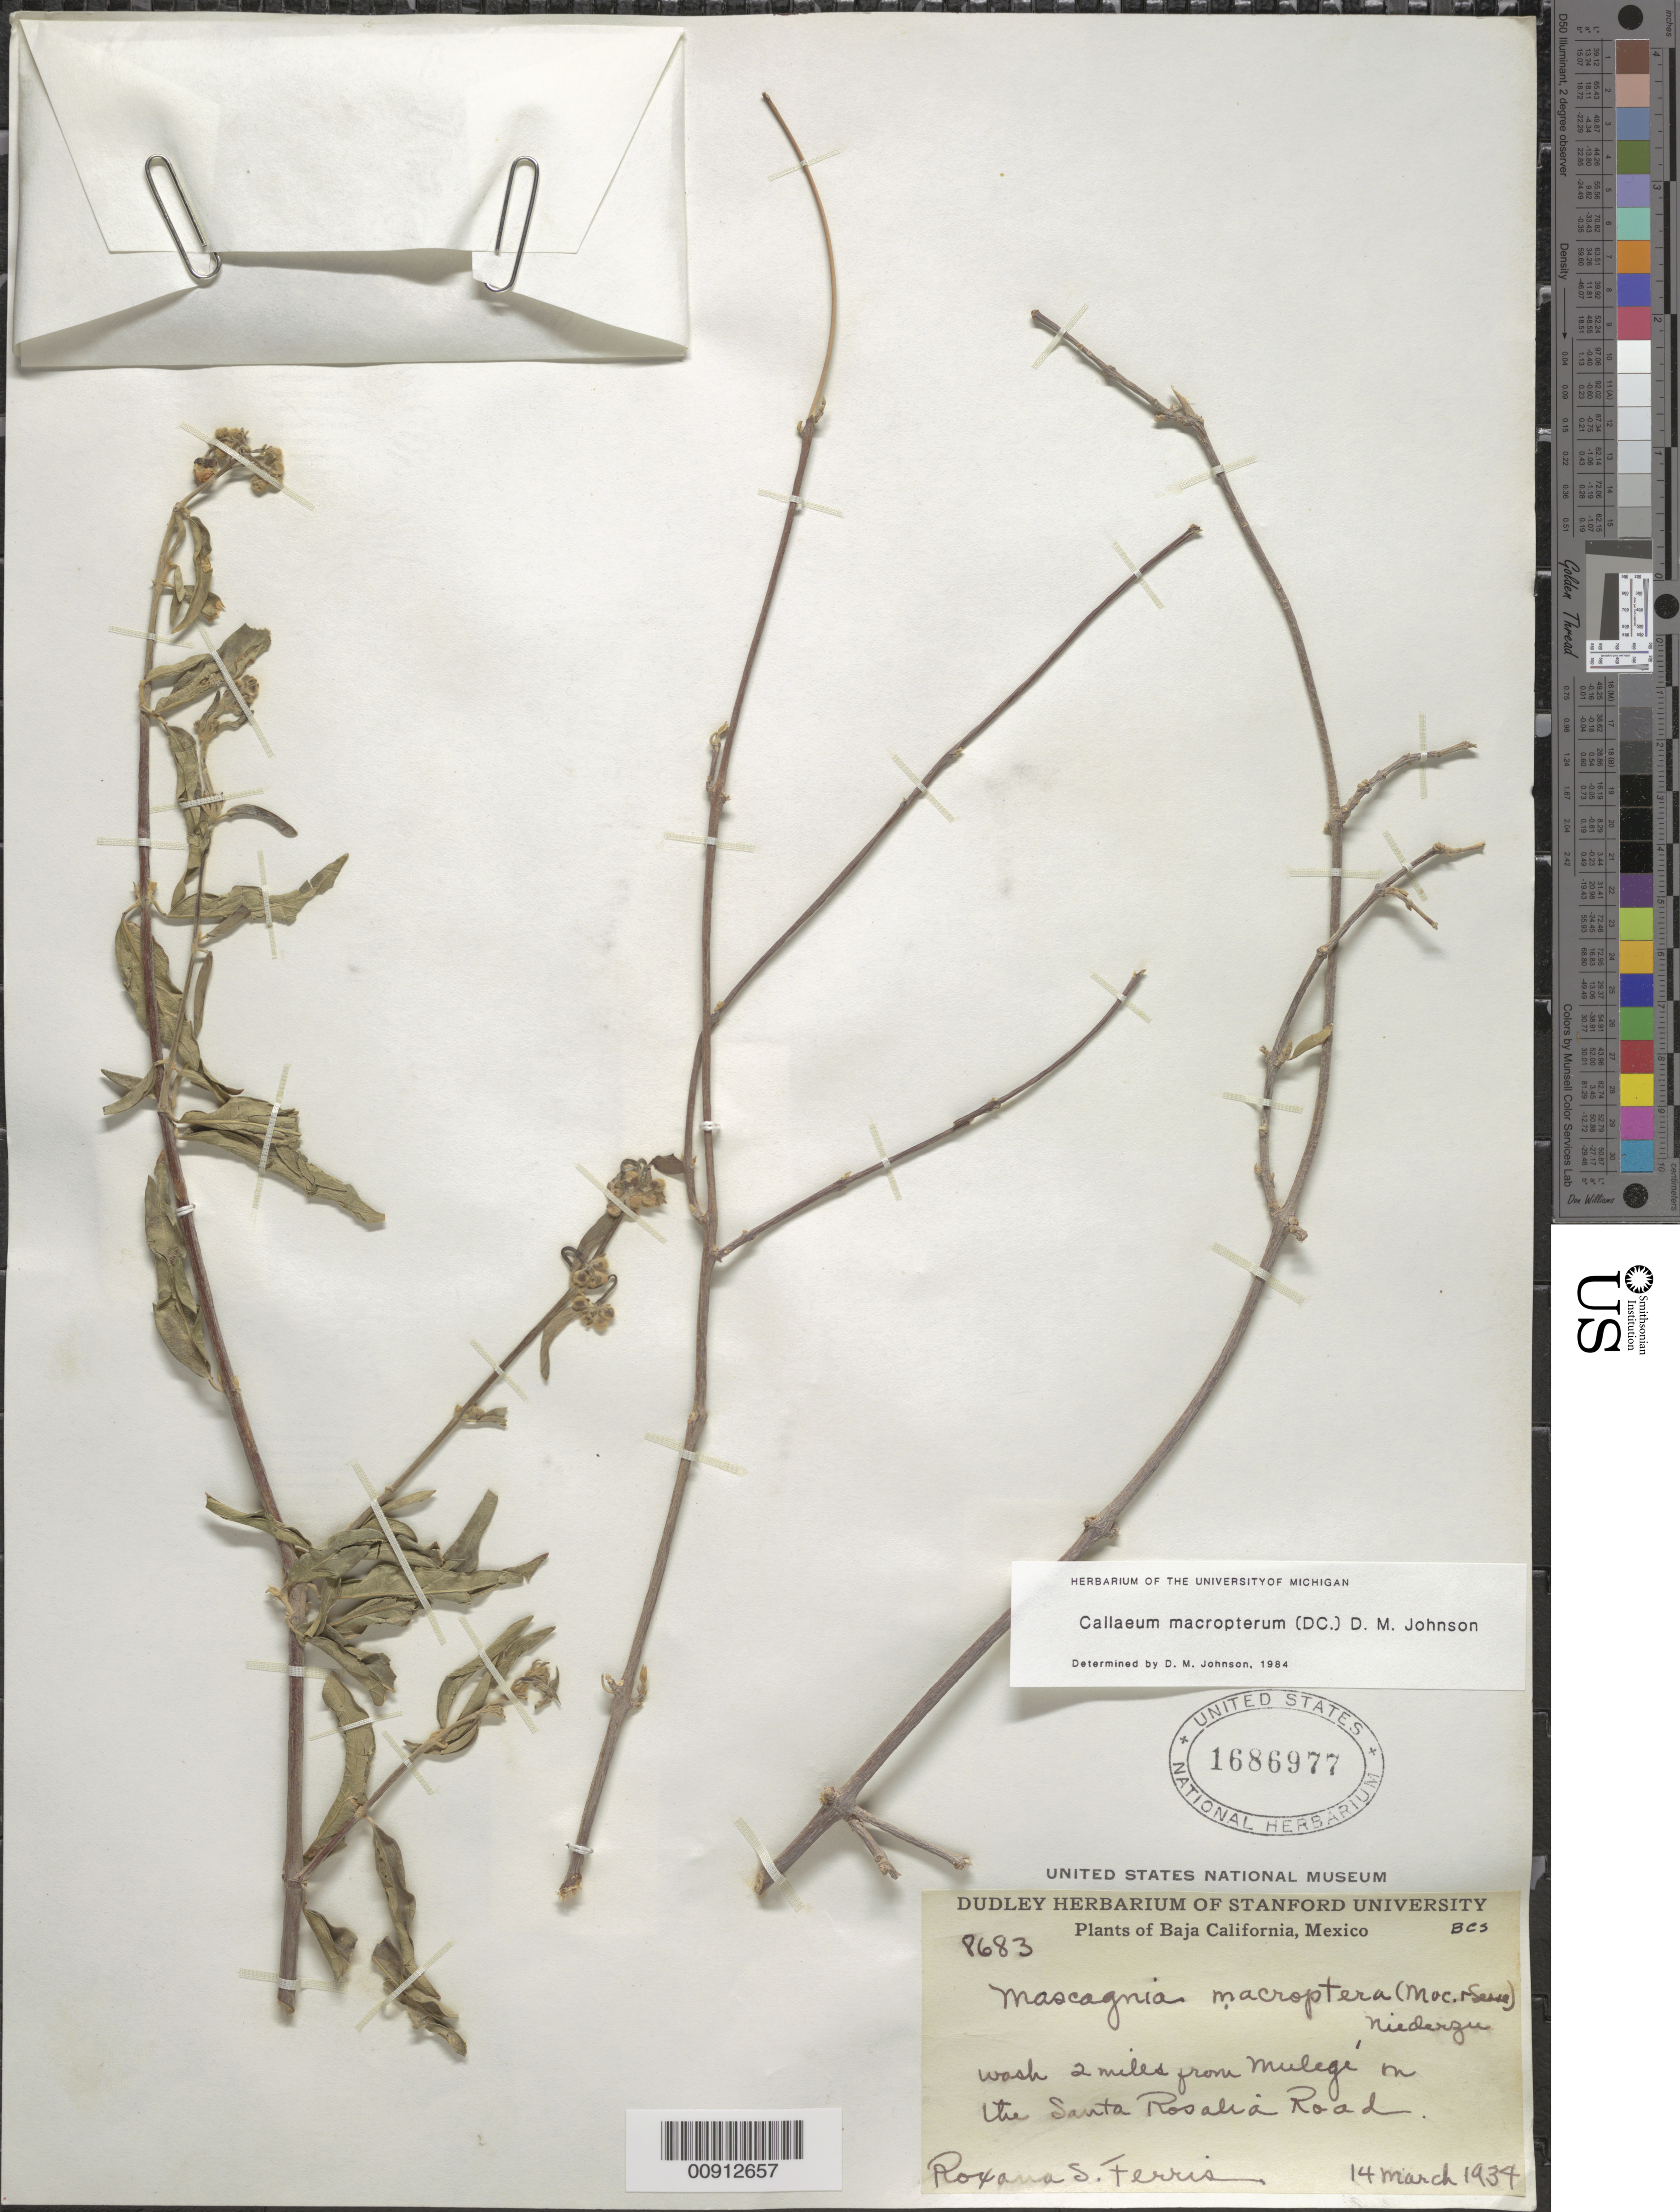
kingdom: Plantae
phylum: Tracheophyta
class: Magnoliopsida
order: Malpighiales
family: Malpighiaceae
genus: Callaeum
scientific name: Callaeum macropterum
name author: (Moc. & Sessé ex DC.) D.M. Johnson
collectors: R. S. Ferris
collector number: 8683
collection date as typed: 14 Mar 1934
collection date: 1934-03-14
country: Mexico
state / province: Baja California Sur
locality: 2 miles from Mulegé on the Santa Rosalia road. Baja California Sur.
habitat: Wash.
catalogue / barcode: US 1686977